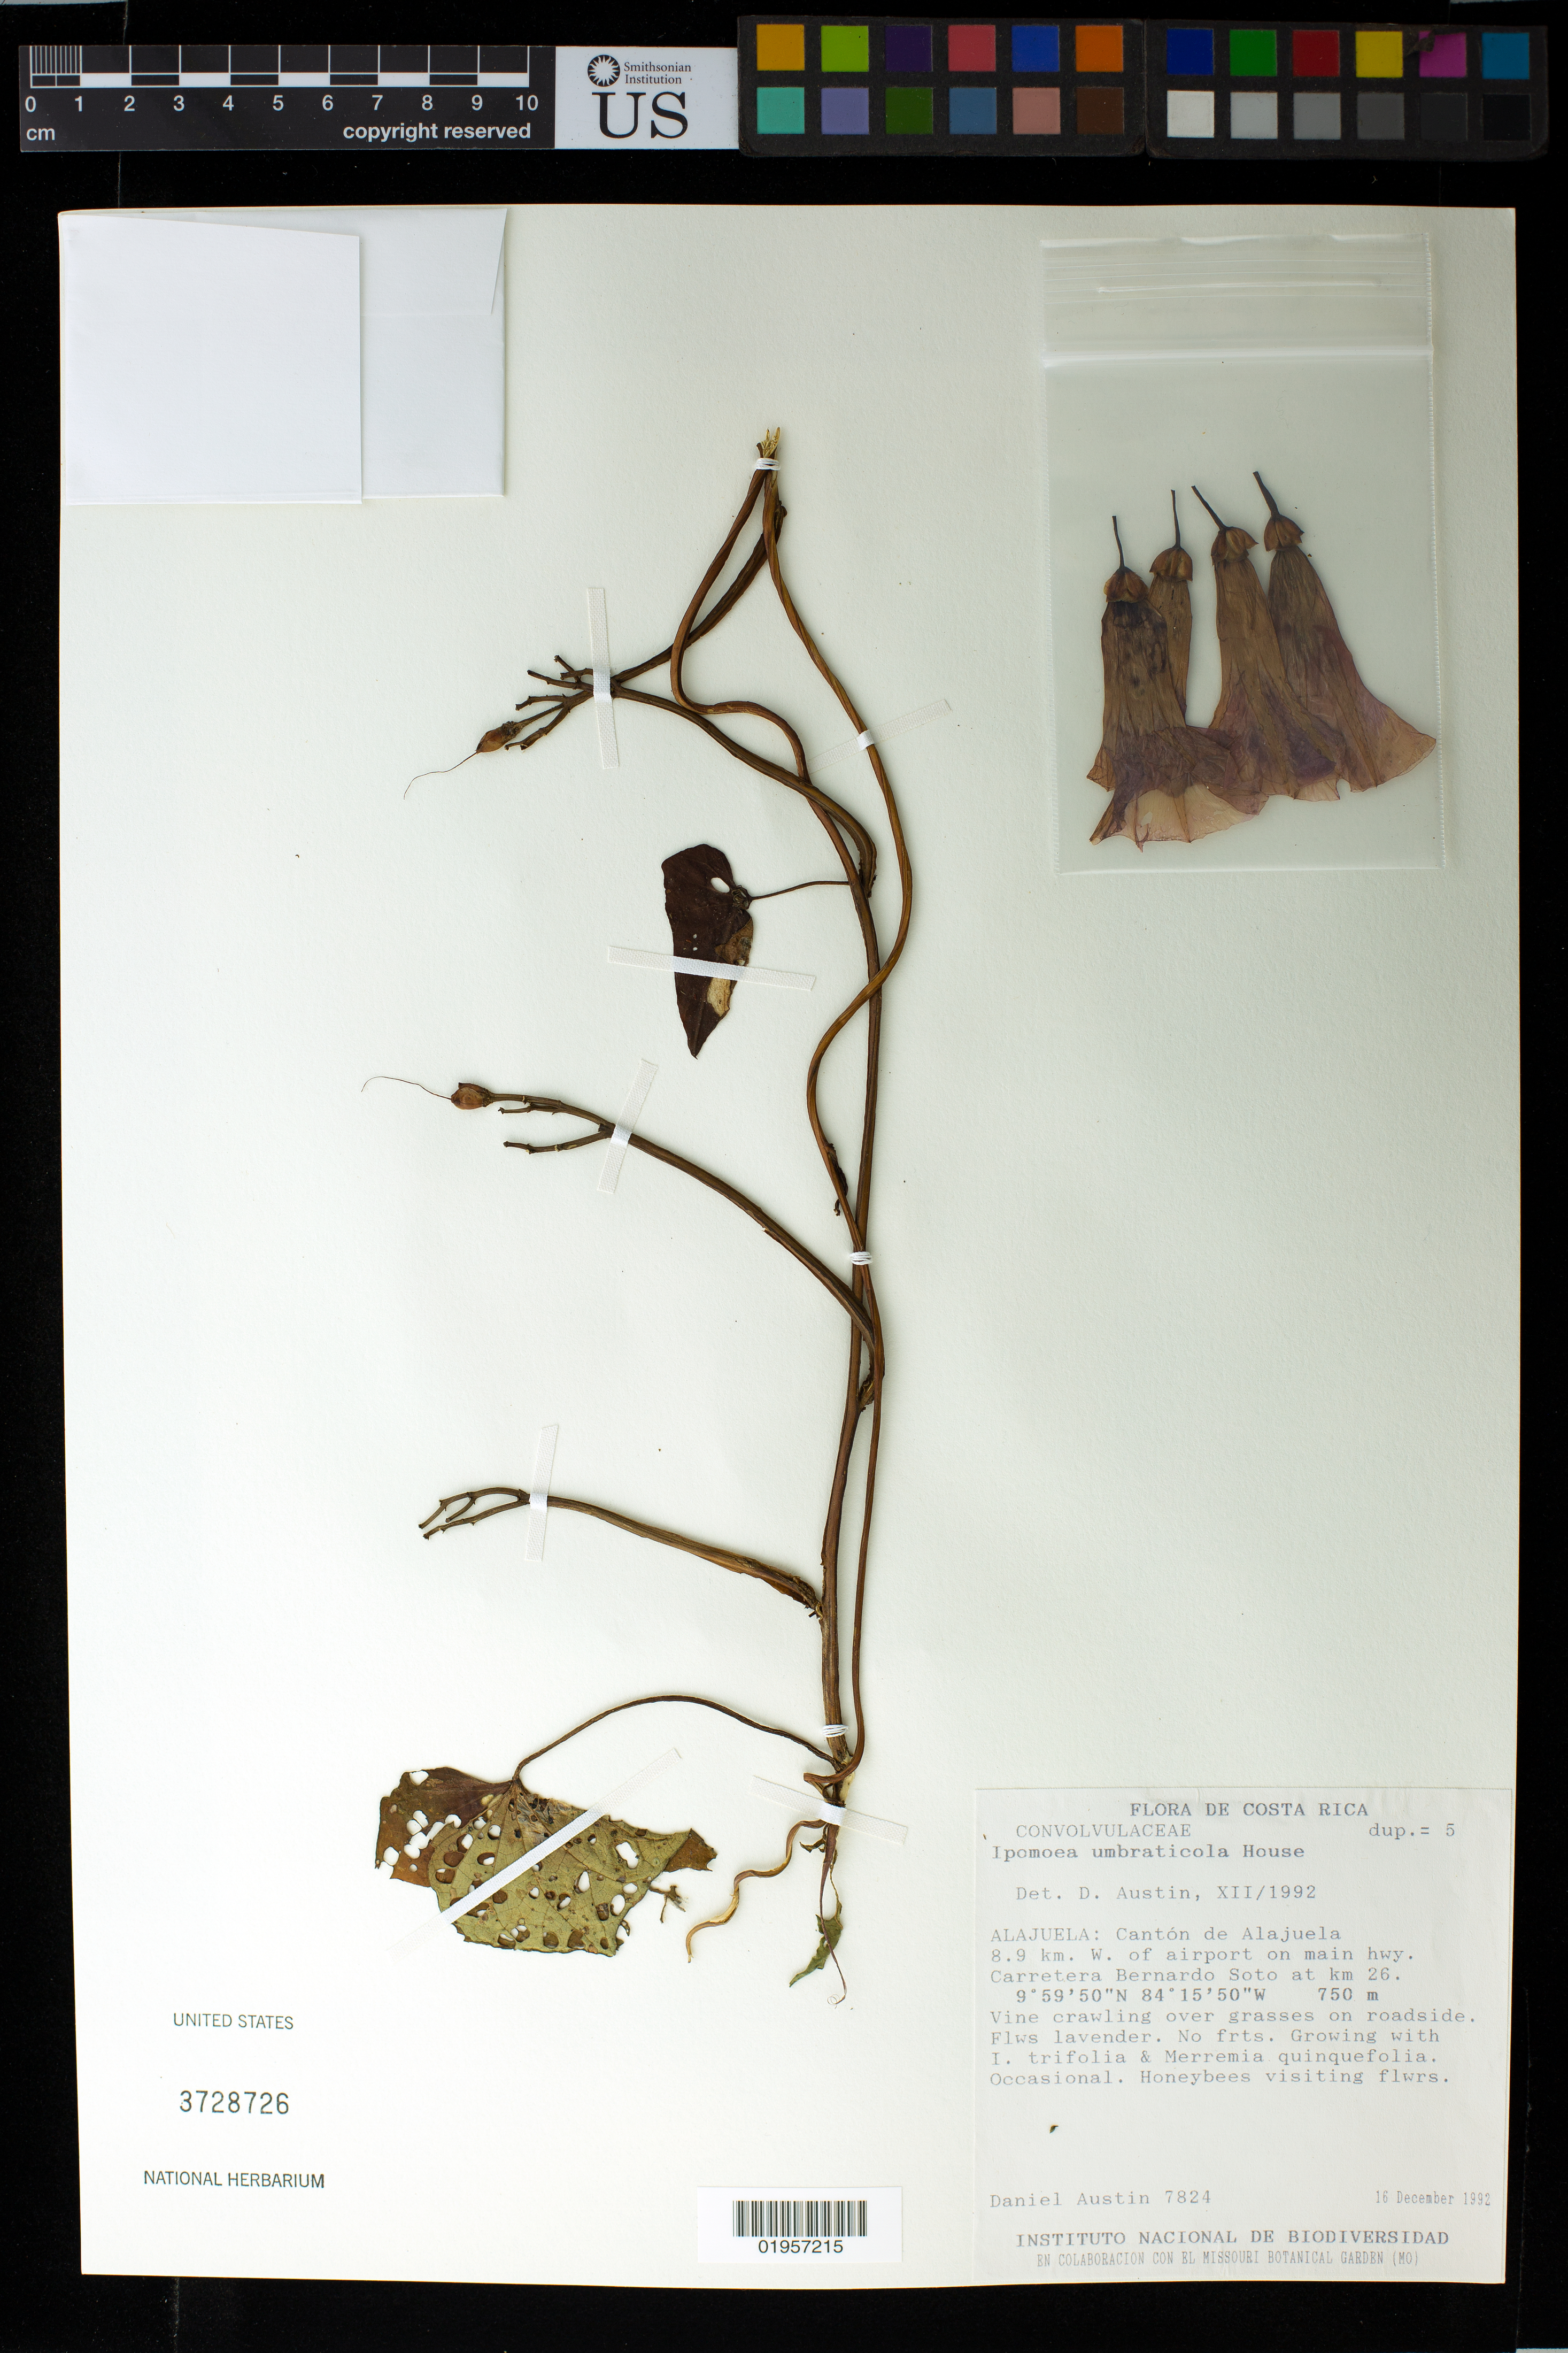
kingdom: Plantae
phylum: Tracheophyta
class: Magnoliopsida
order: Solanales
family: Convolvulaceae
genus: Ipomoea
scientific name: Ipomoea umbraticola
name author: House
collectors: D. Austin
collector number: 7824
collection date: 1992-12-16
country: Costa Rica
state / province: Alajuela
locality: Canton de Alajuela, 8.9 km W of airport on main Hwy Carretera Bernardo Soto at km 26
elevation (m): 750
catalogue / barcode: US 3728726